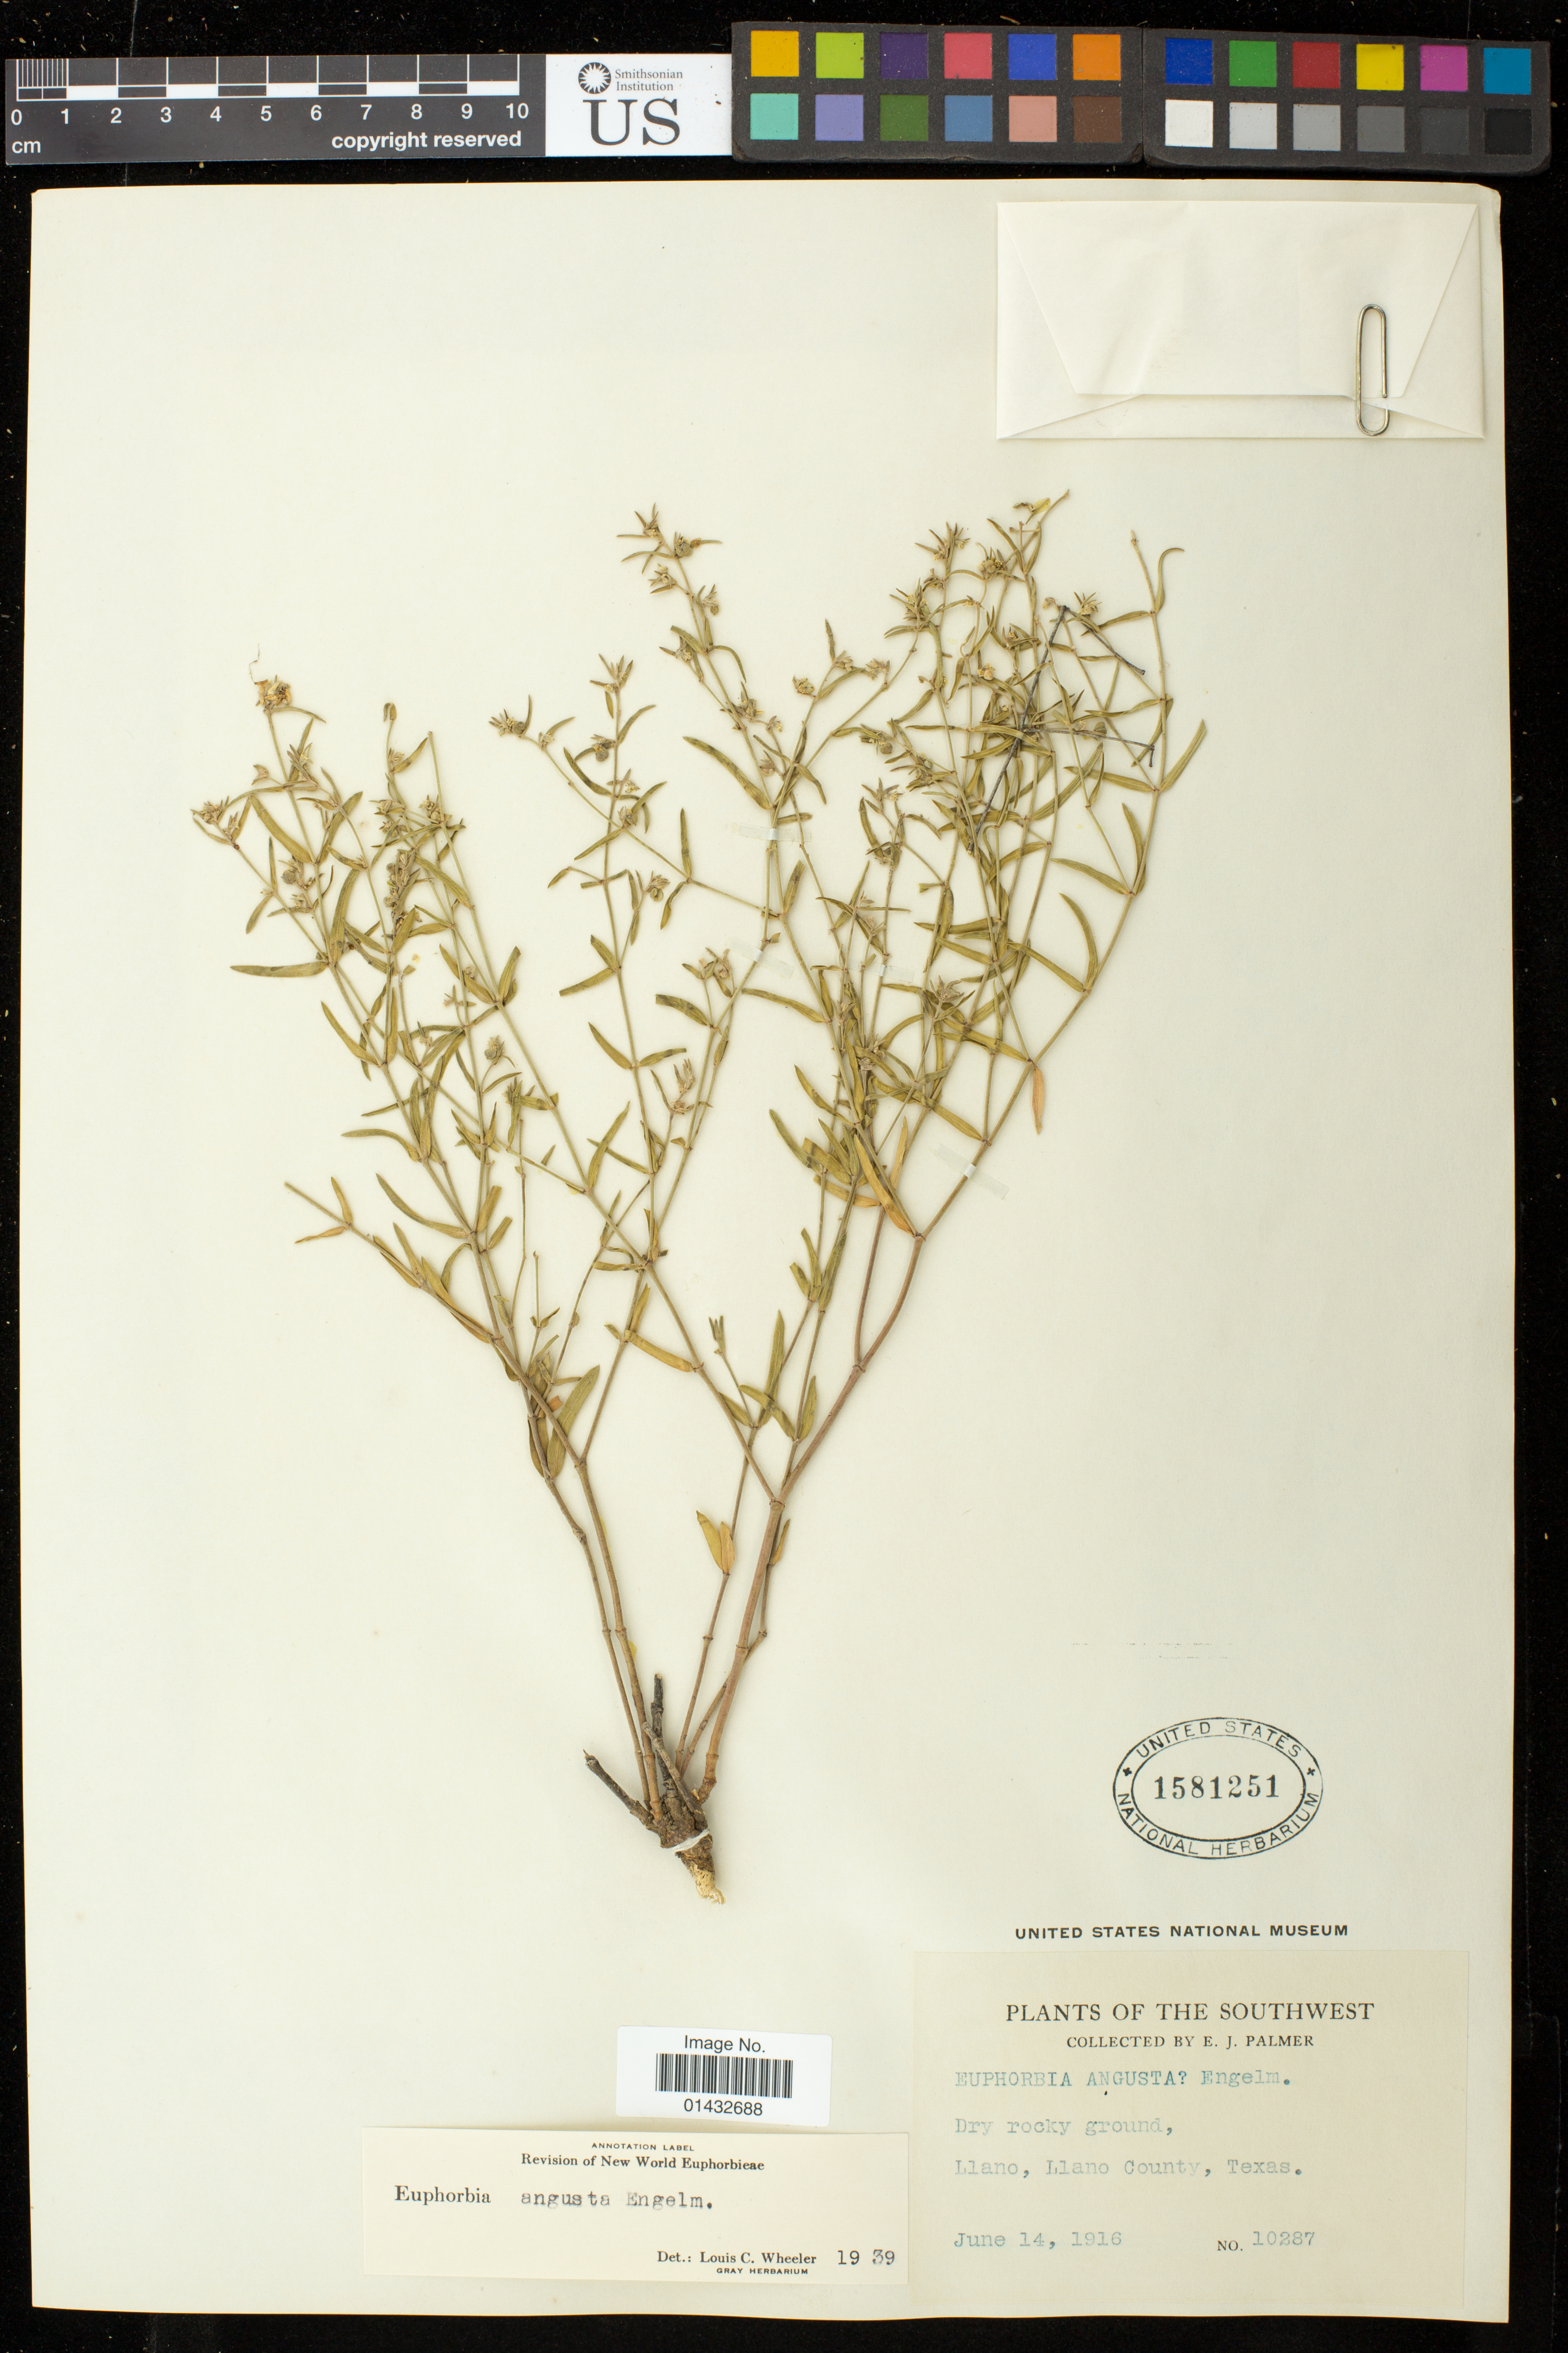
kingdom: Plantae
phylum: Tracheophyta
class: Magnoliopsida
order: Malpighiales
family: Euphorbiaceae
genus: Euphorbia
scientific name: Euphorbia angusta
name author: Engelm. in Emory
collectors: E. J. Palmer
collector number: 10287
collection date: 1916-06-14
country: United States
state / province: Texas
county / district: Llano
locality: Llano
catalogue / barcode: US 1581251